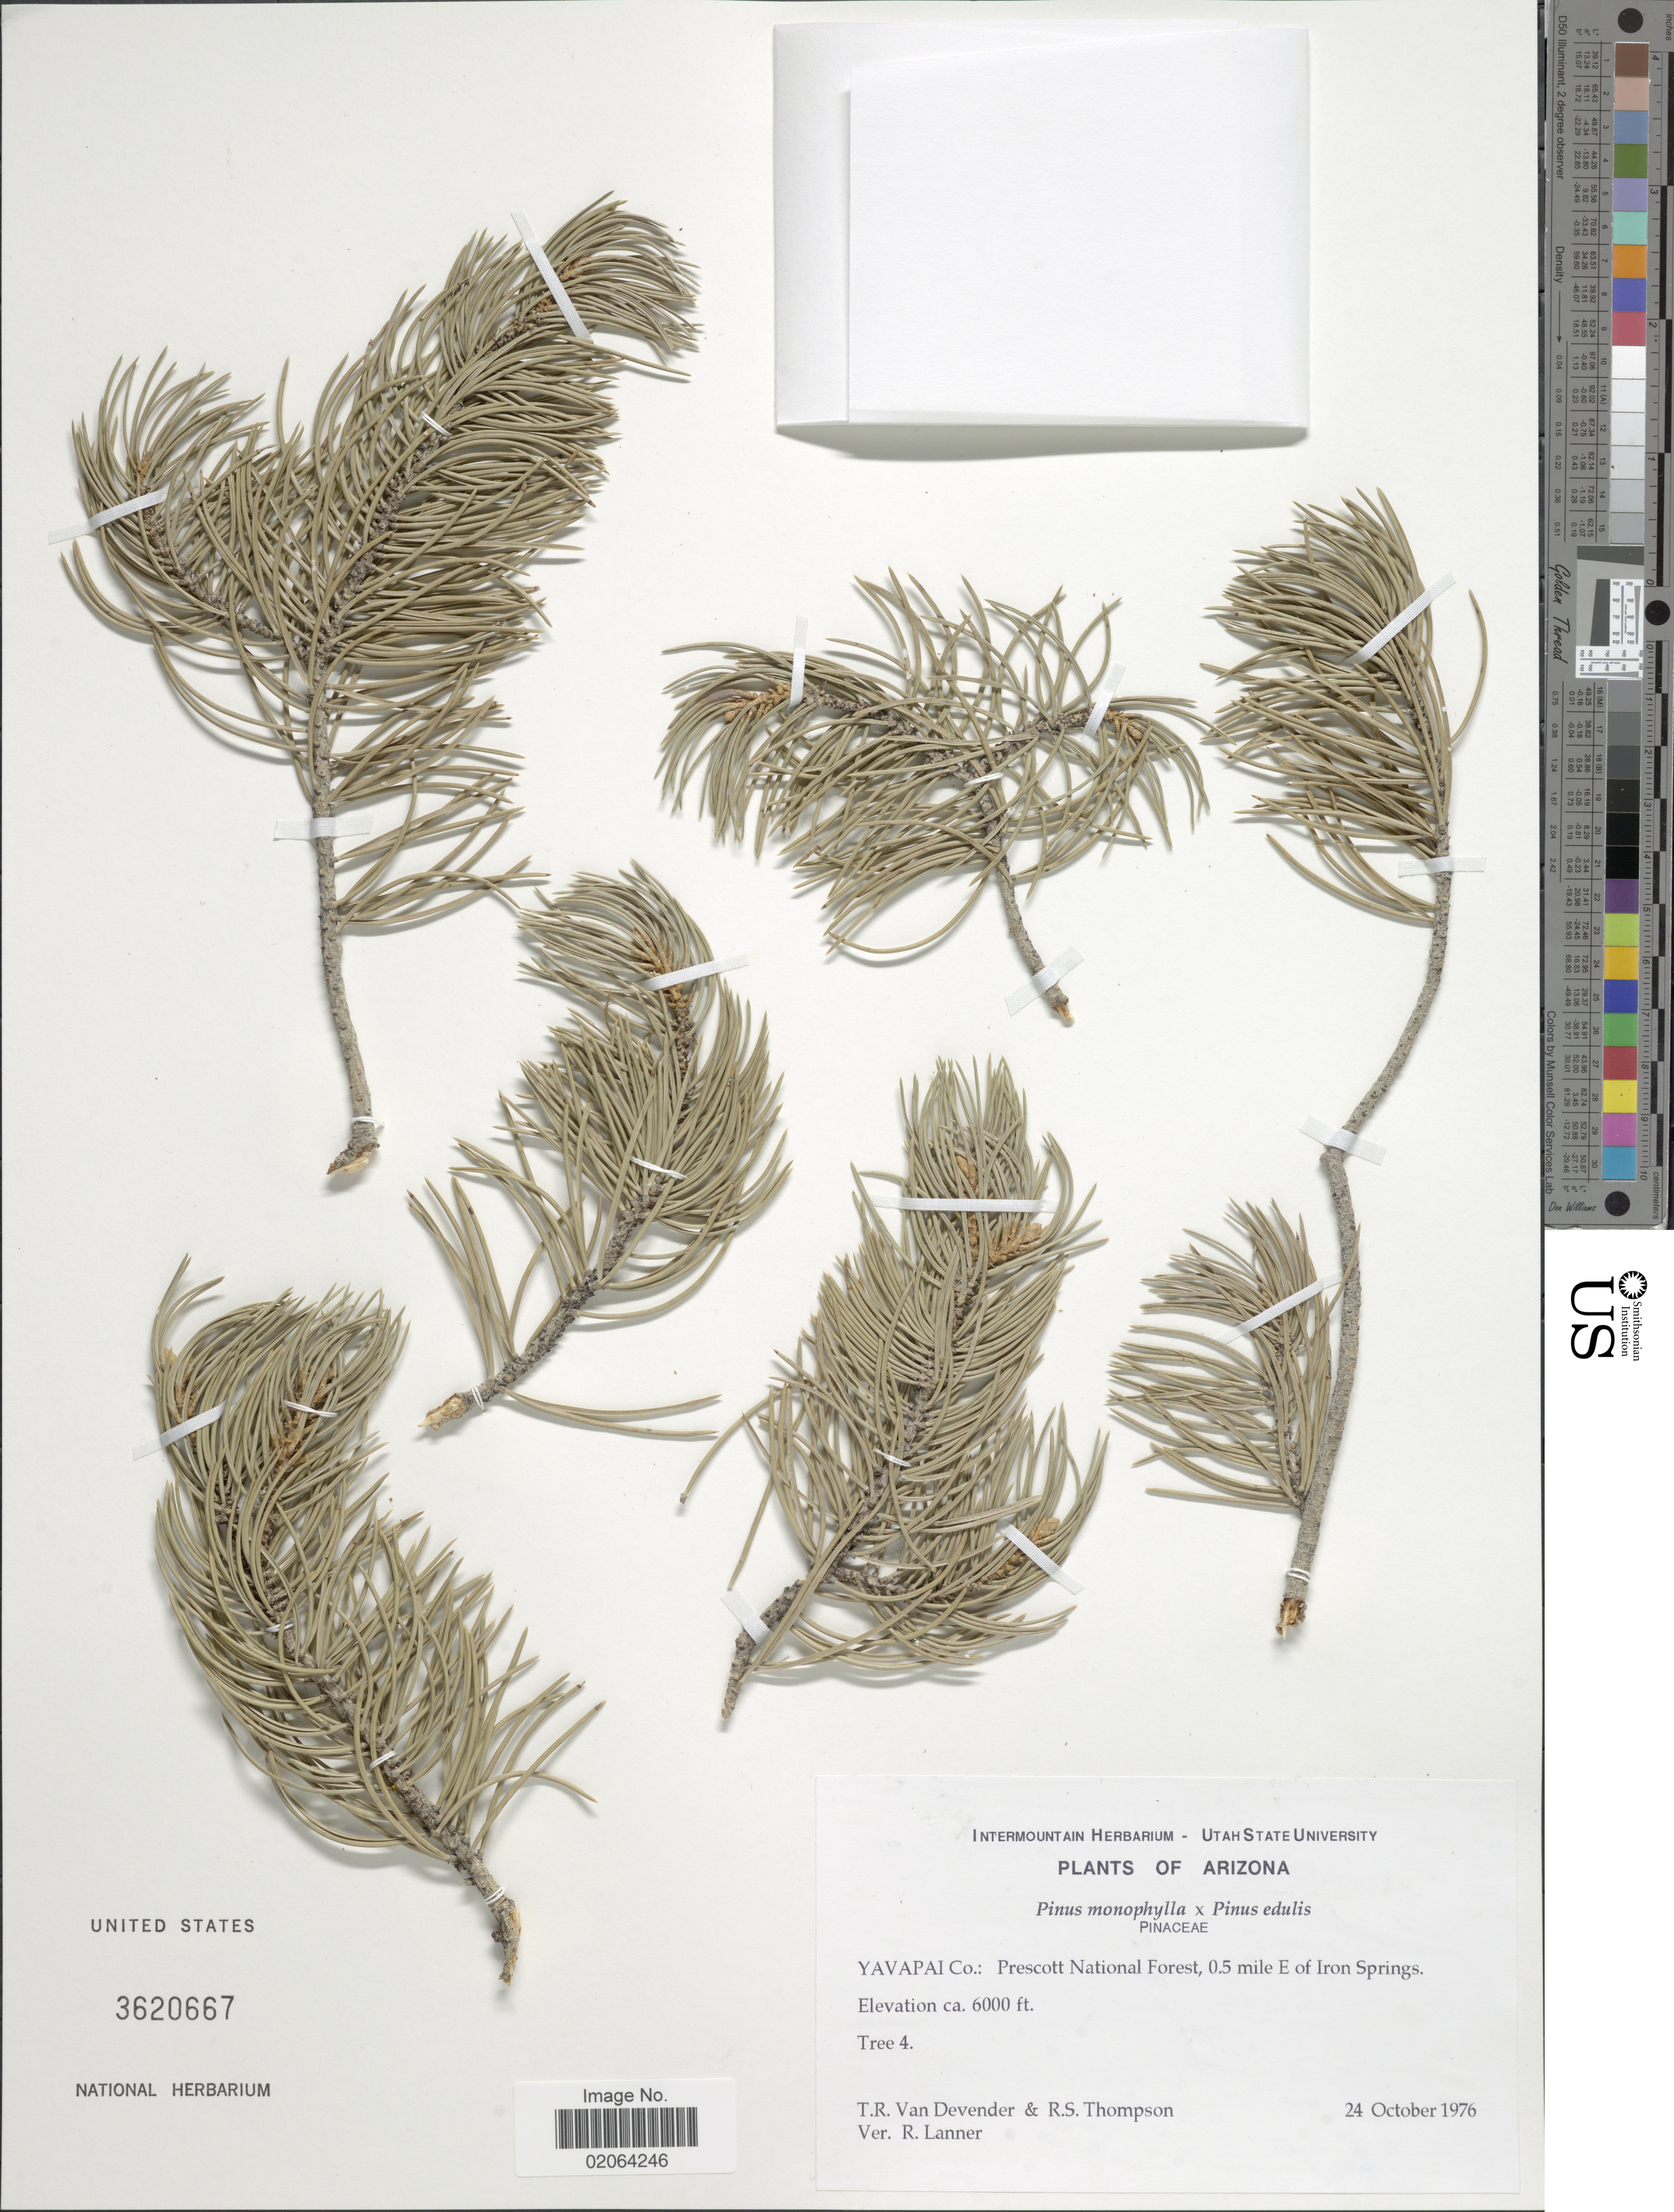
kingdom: Plantae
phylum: Tracheophyta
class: Pinopsida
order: Pinales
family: Pinaceae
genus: Pinus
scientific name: Pinus monophylla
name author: Torr. & Frém.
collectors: T. R. Van Devender & R. Thompson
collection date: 1976-10-24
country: United States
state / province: Arizona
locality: Yavapai Co.: Prescott National Forest, 0.5 mile E of Iron Springs.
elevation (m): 1829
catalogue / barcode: US 3620667